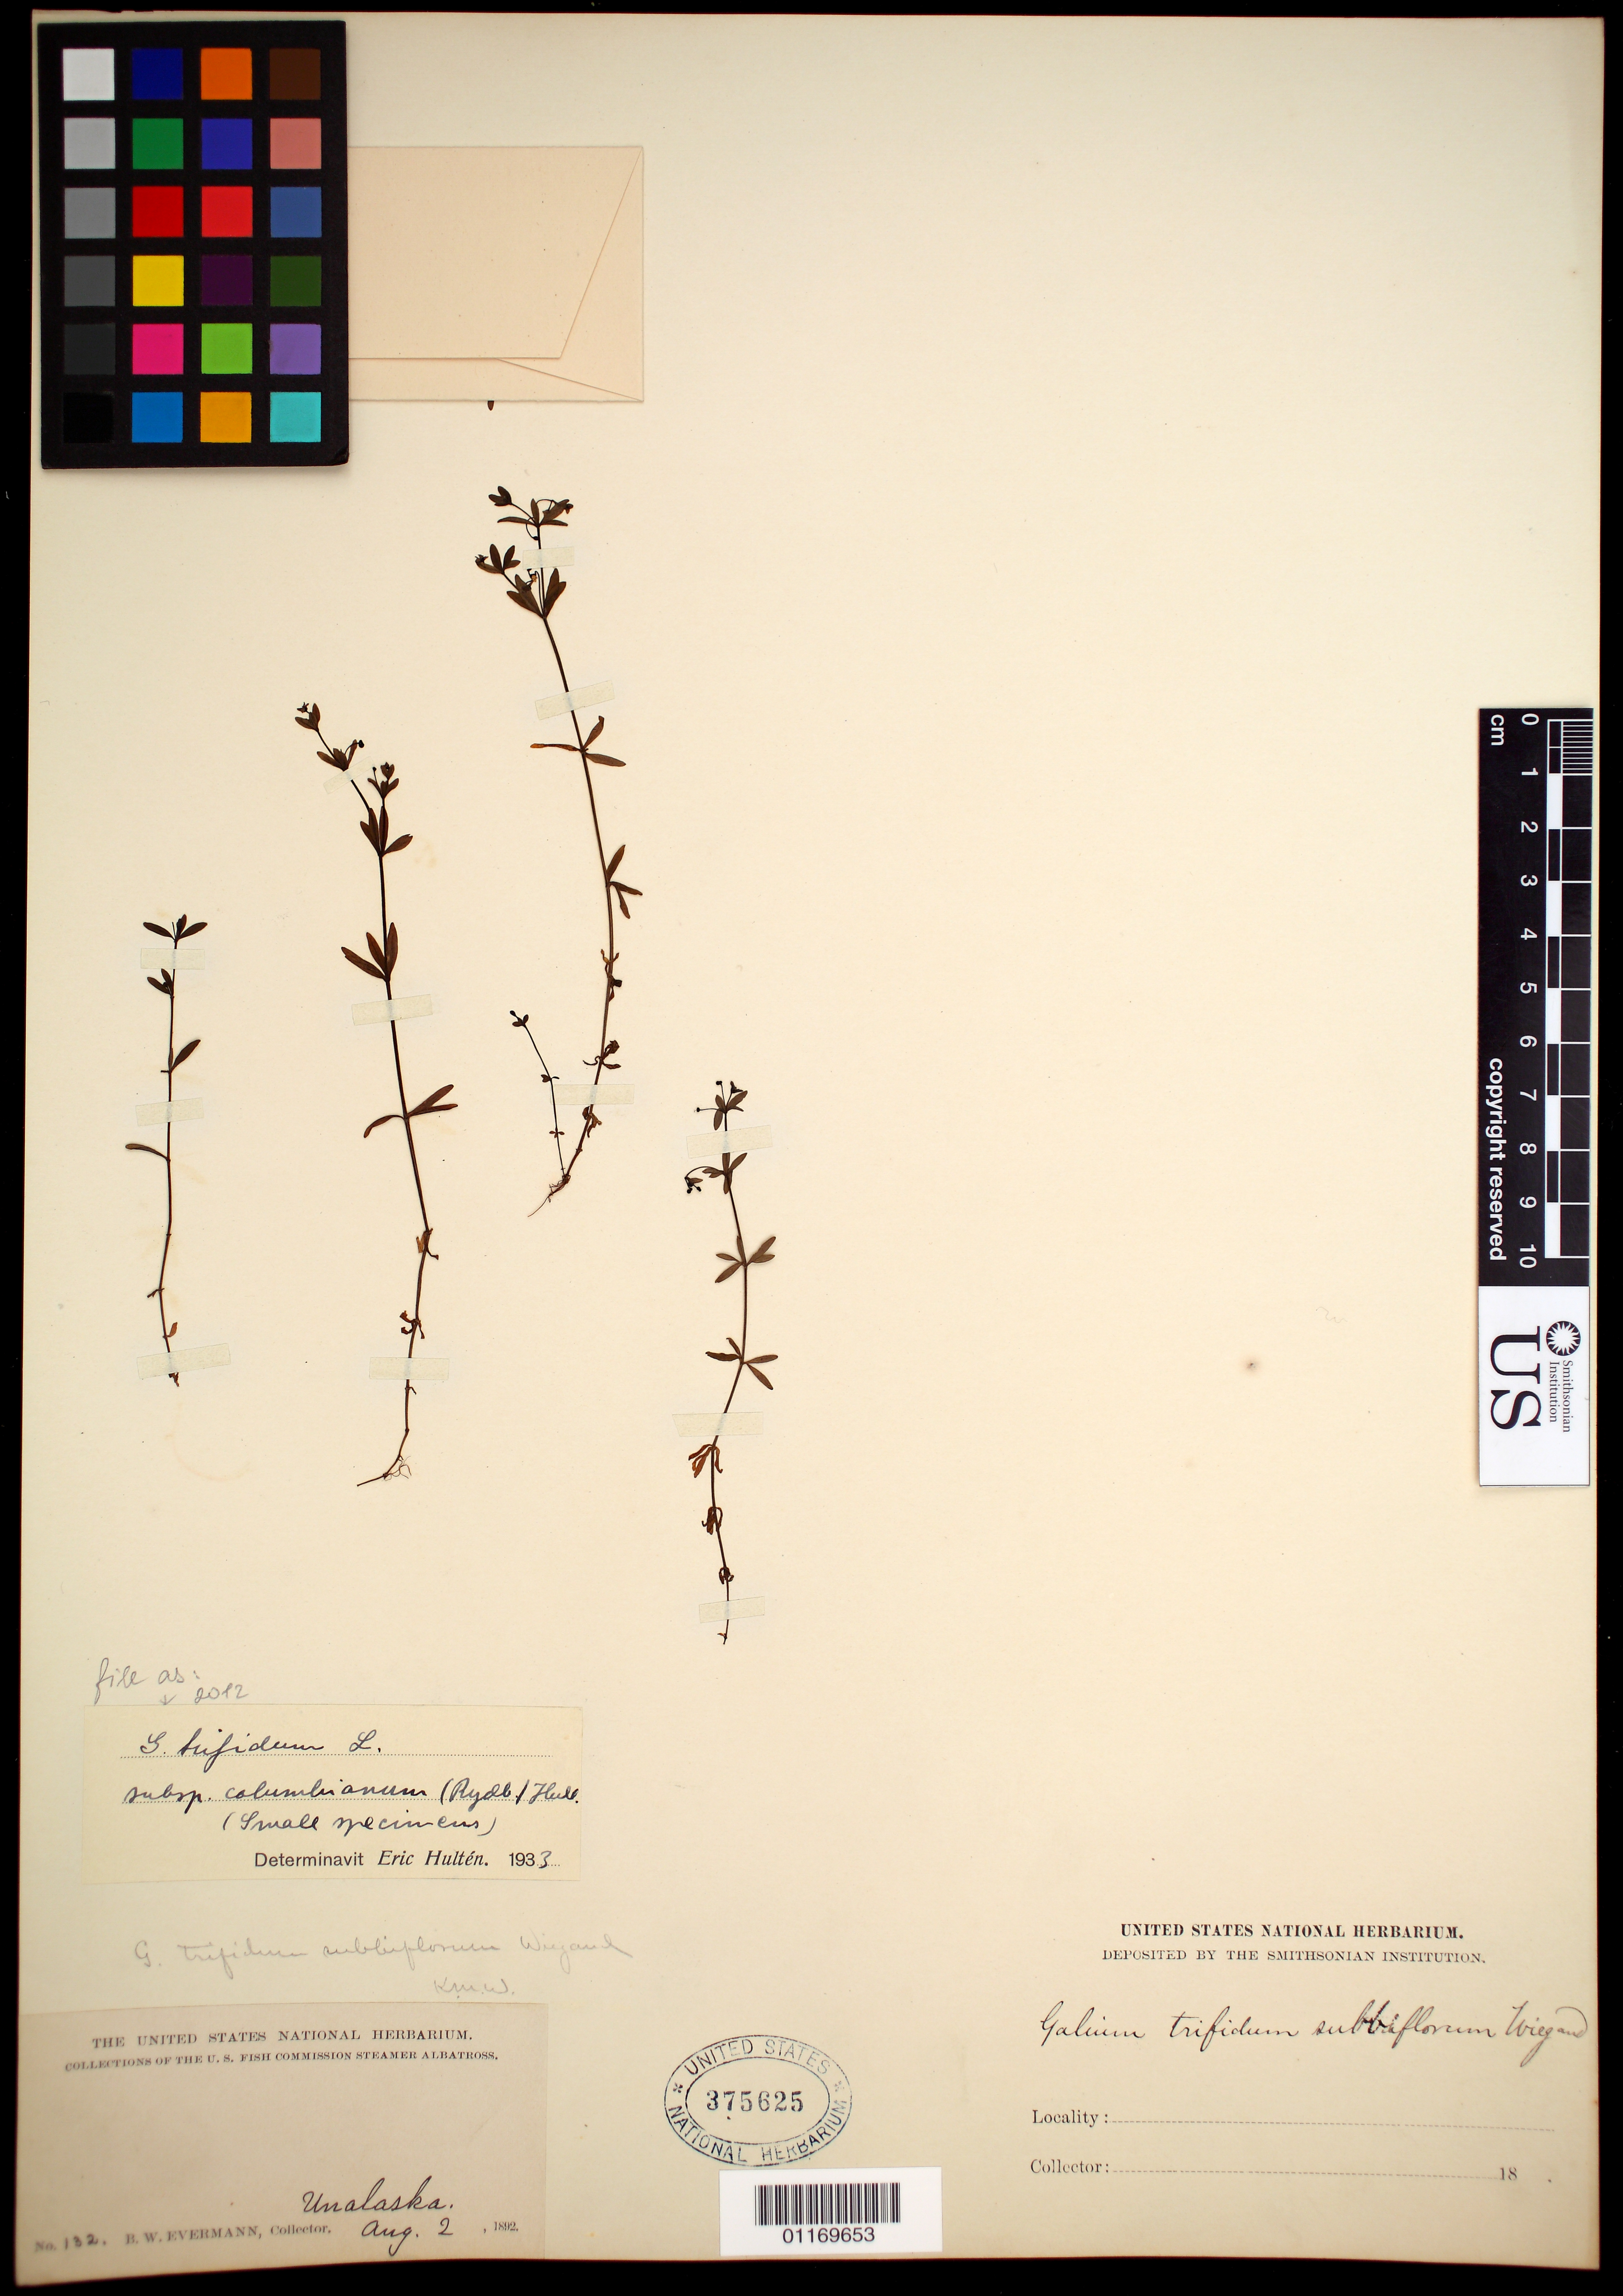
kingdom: Plantae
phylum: Tracheophyta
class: Magnoliopsida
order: Gentianales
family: Rubiaceae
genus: Galium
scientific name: Galium trifidum subsp. columbianum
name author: (Rydb.) Hultén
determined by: Hultén, [O.] Eric G.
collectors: B. W. Evermann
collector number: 132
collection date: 1892-08-02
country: United States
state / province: Alaska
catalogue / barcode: US 375625